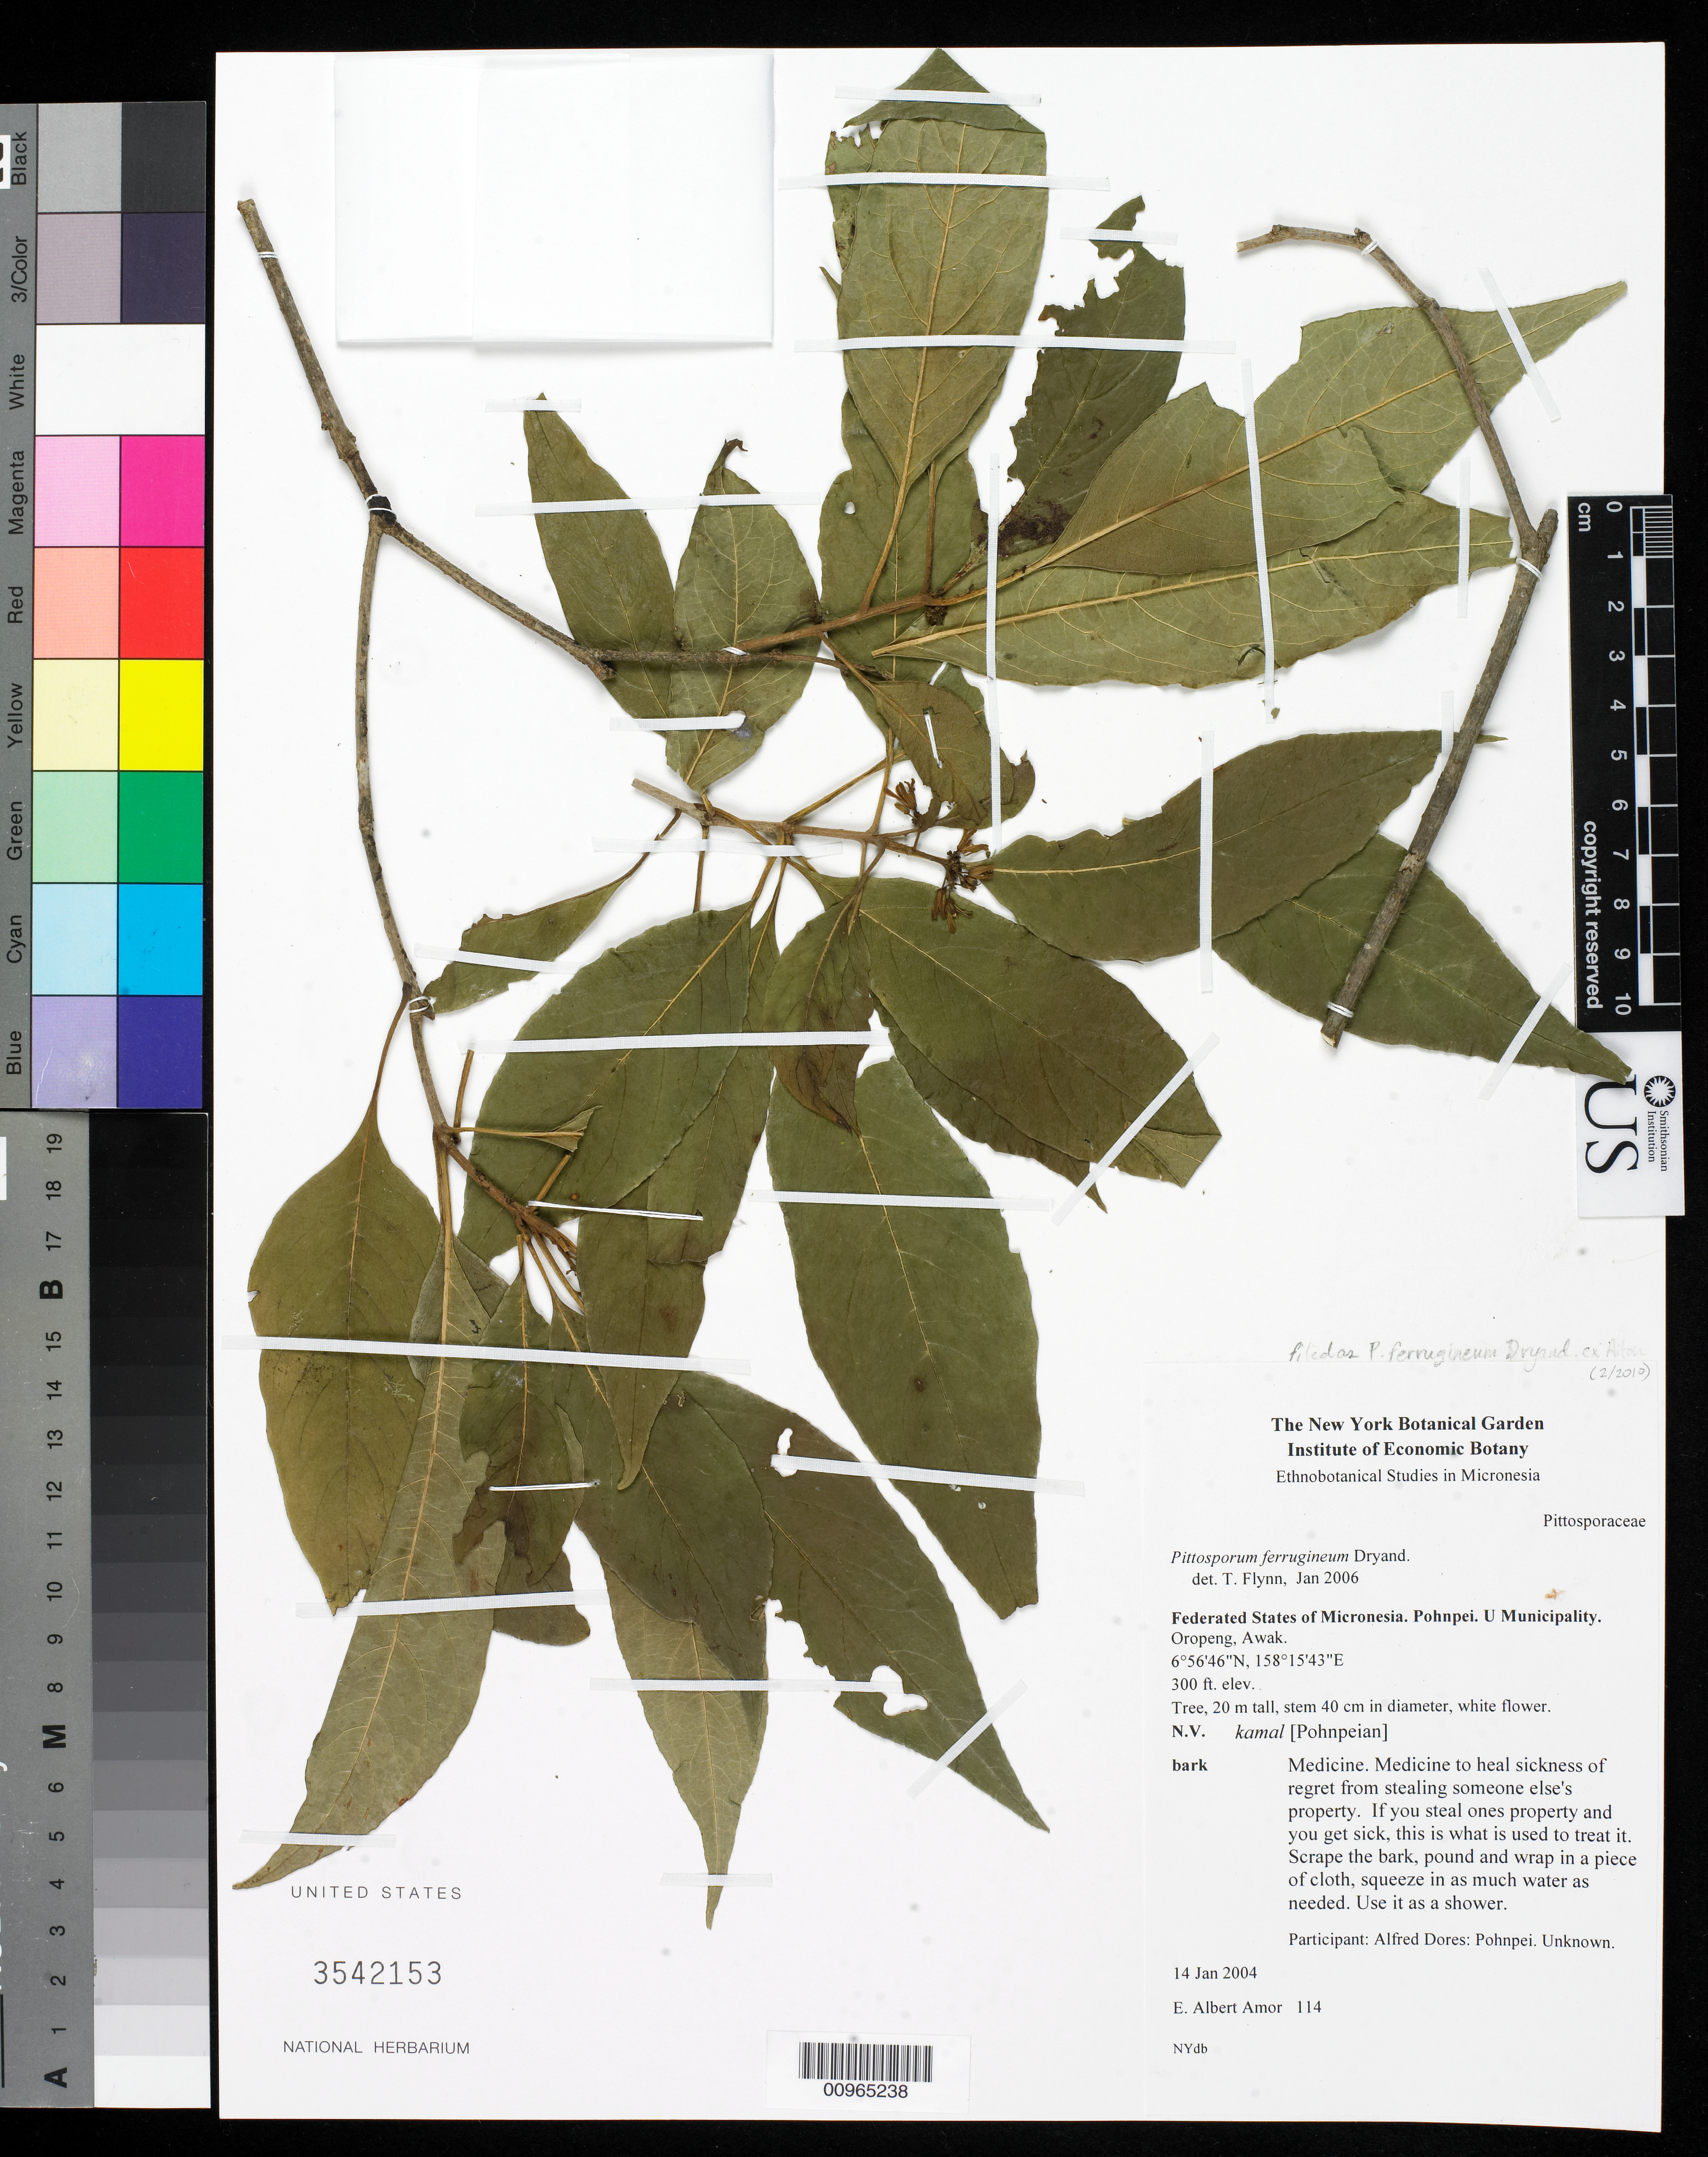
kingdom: Plantae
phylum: Tracheophyta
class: Magnoliopsida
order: Apiales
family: Pittosporaceae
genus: Pittosporum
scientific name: Pittosporum ferrugineum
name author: Dryand. ex Aiton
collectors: E. A. Amor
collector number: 114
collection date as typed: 14 Jan 2004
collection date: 2004-01-14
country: Micronesia, Federated States of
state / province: Pohnpei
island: Pohnpei [Ponape]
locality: Oropeng, Awak, U Muncipality, Pohnpei, Micronesia.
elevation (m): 91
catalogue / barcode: US 3542153